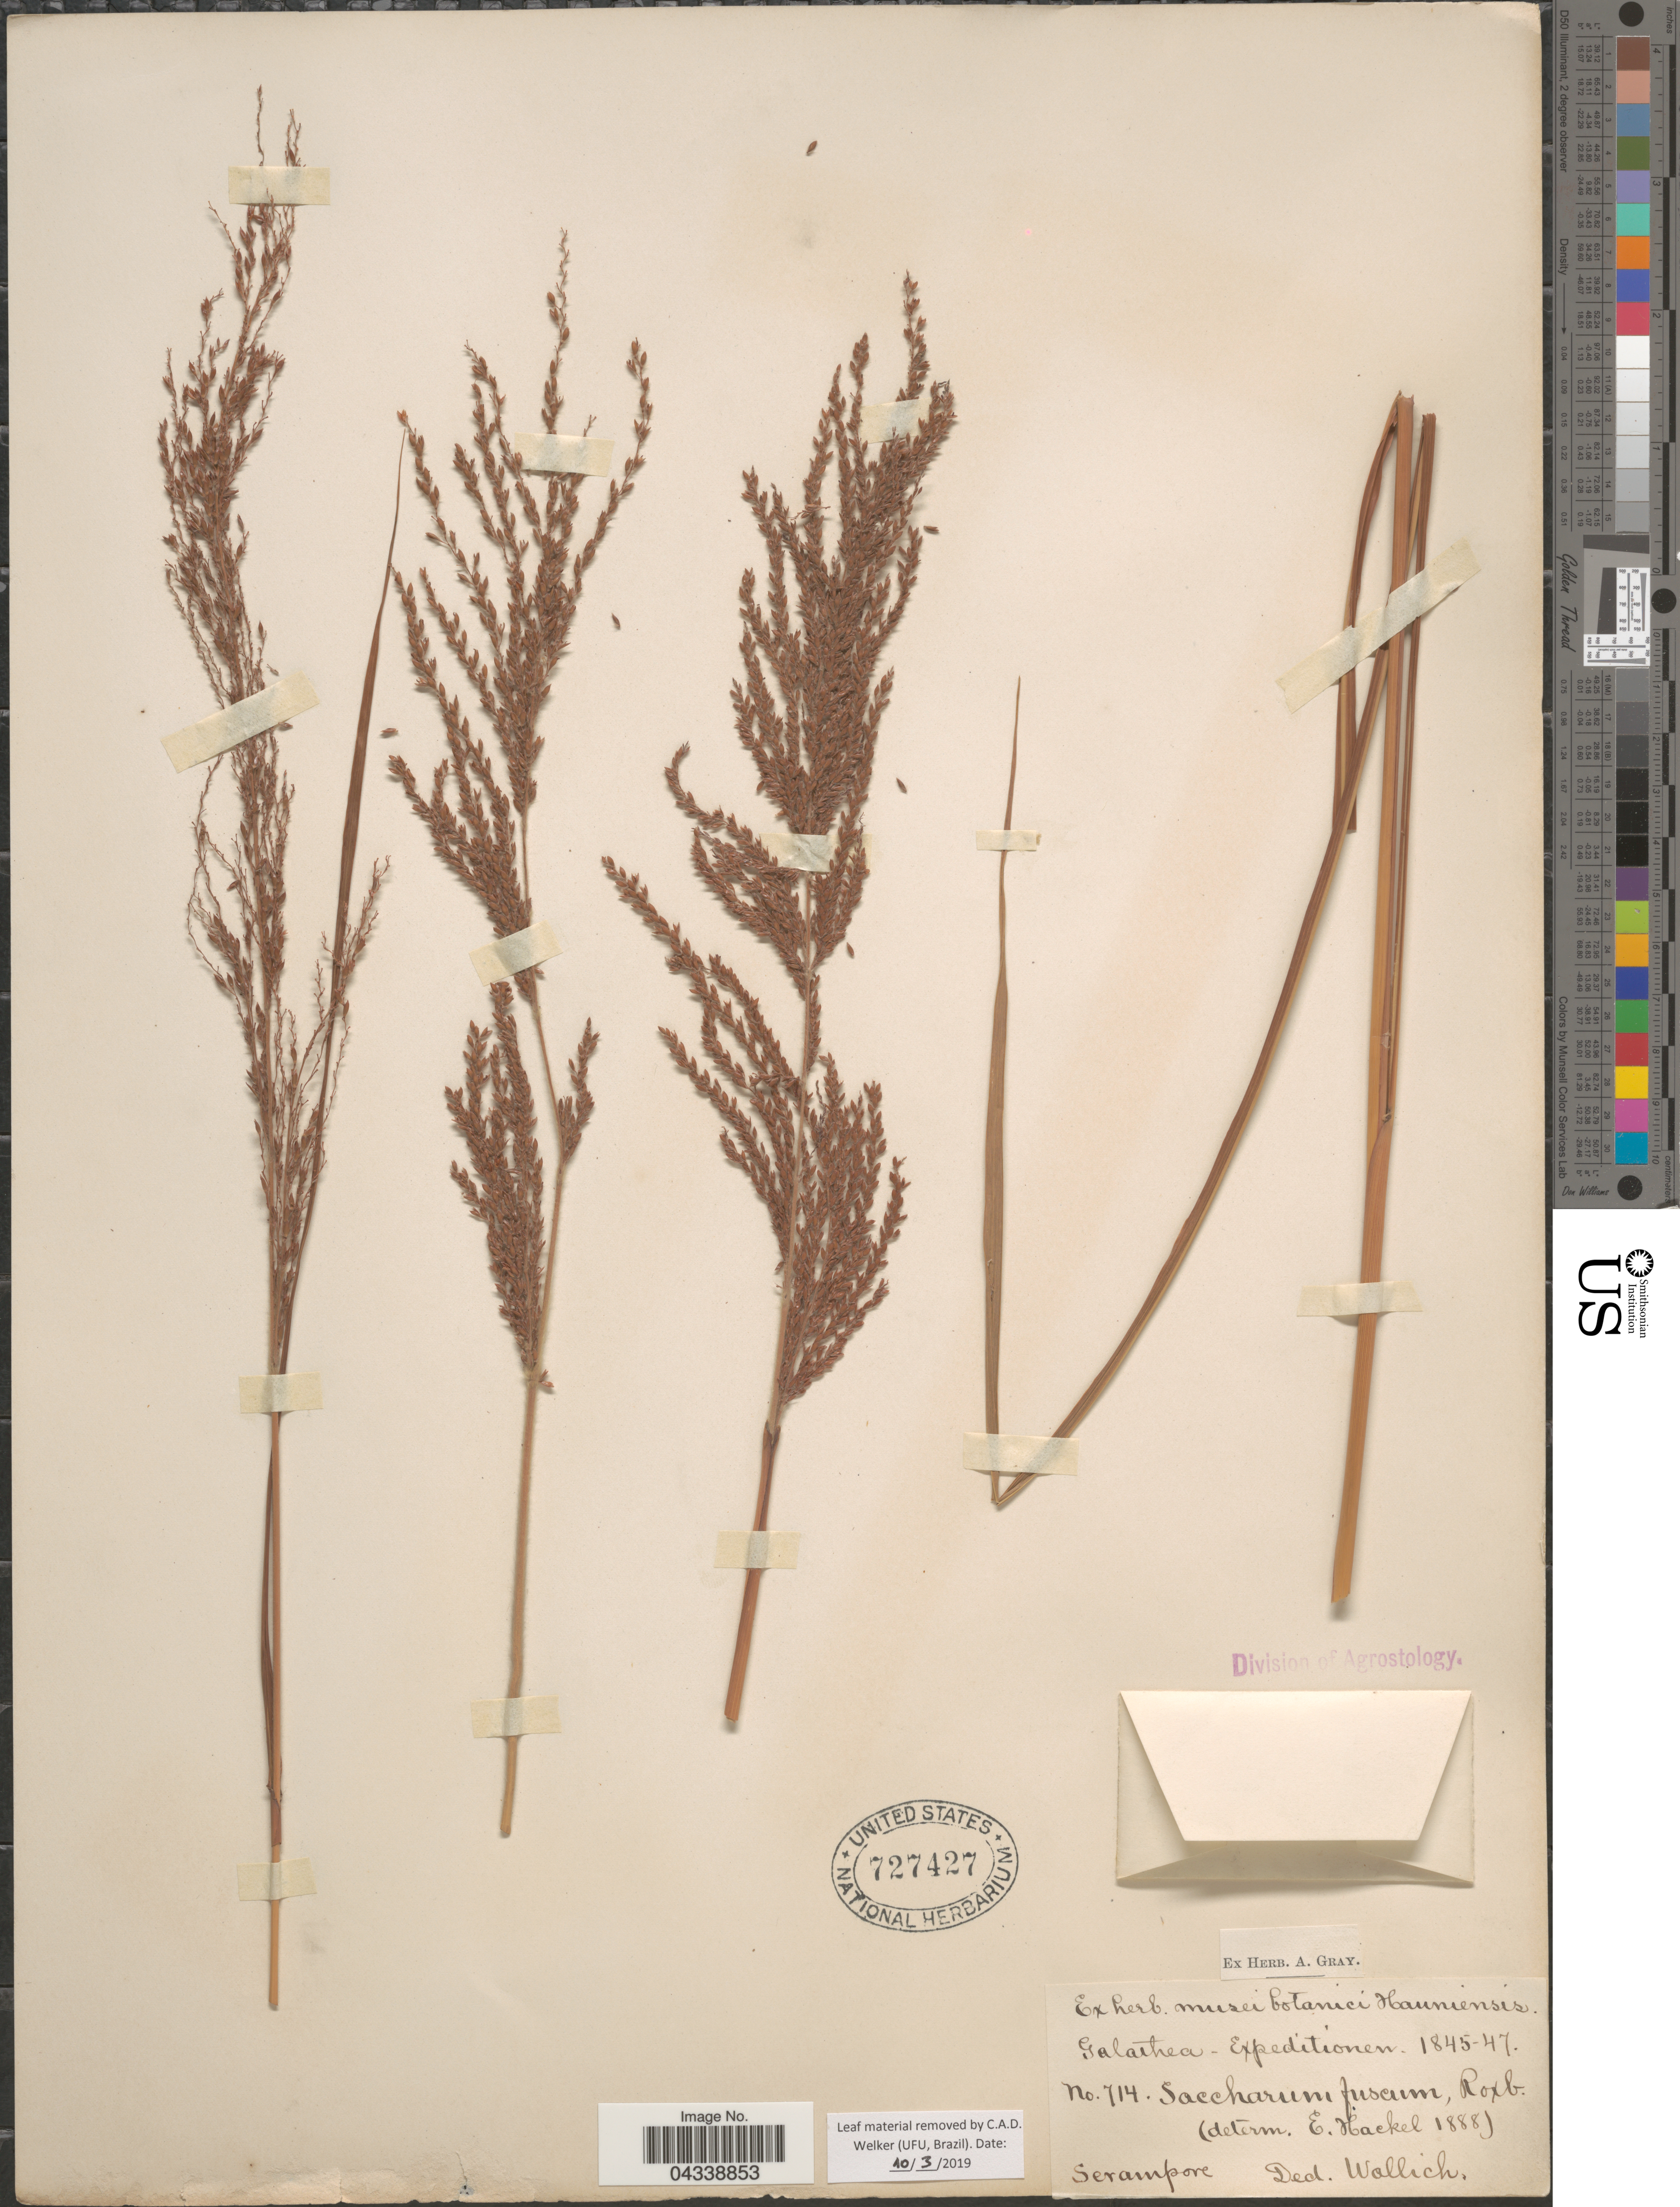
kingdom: Plantae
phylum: Tracheophyta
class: Liliopsida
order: Poales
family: Poaceae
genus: Sclerostachya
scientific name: Sclerostachya fusca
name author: A. Camus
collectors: ex Herb. A. Gray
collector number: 714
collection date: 1845/1847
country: India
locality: Galathea-Expeditionen. 1845-47. Serampore.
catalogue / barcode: US 727427